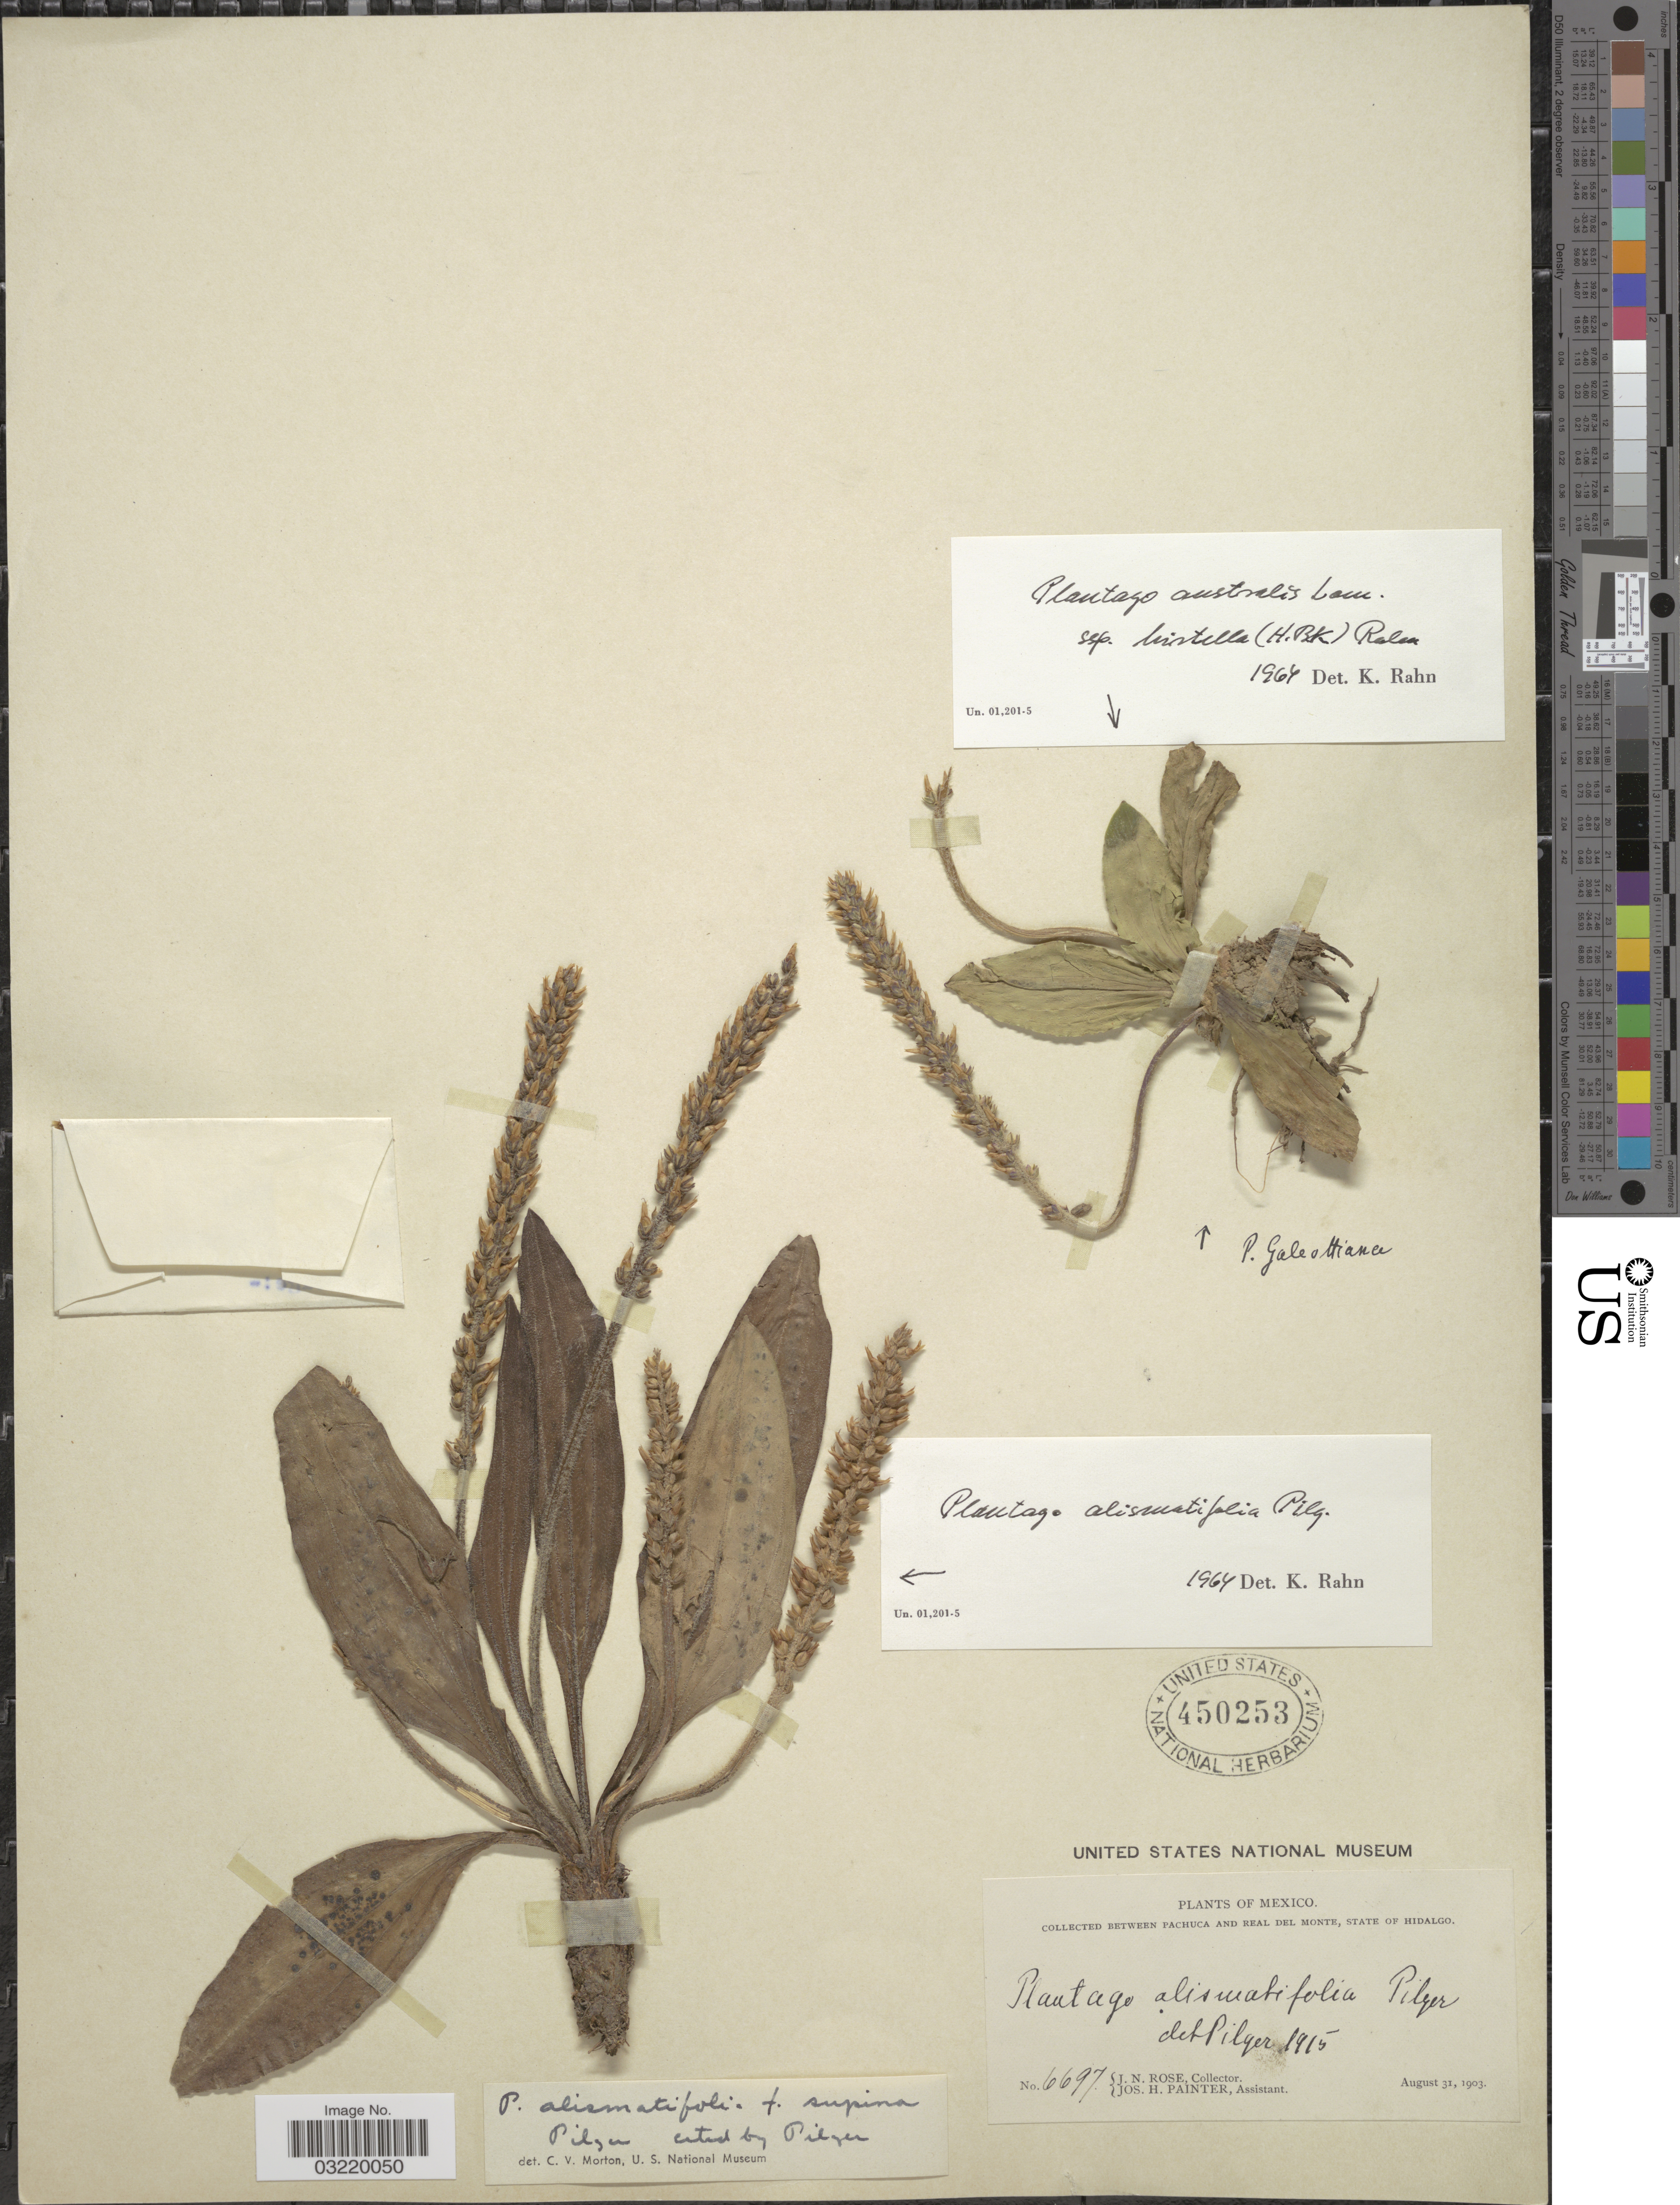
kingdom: Plantae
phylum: Tracheophyta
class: Magnoliopsida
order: Lamiales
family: Plantaginaceae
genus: Plantago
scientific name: Plantago alismatifolia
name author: Pilg.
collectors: J. N. Rose & J. H. Painter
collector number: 6697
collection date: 1903-08-31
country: Mexico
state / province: Hidalgo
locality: Between Pachuca and Real Del Monte.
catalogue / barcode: US 450253